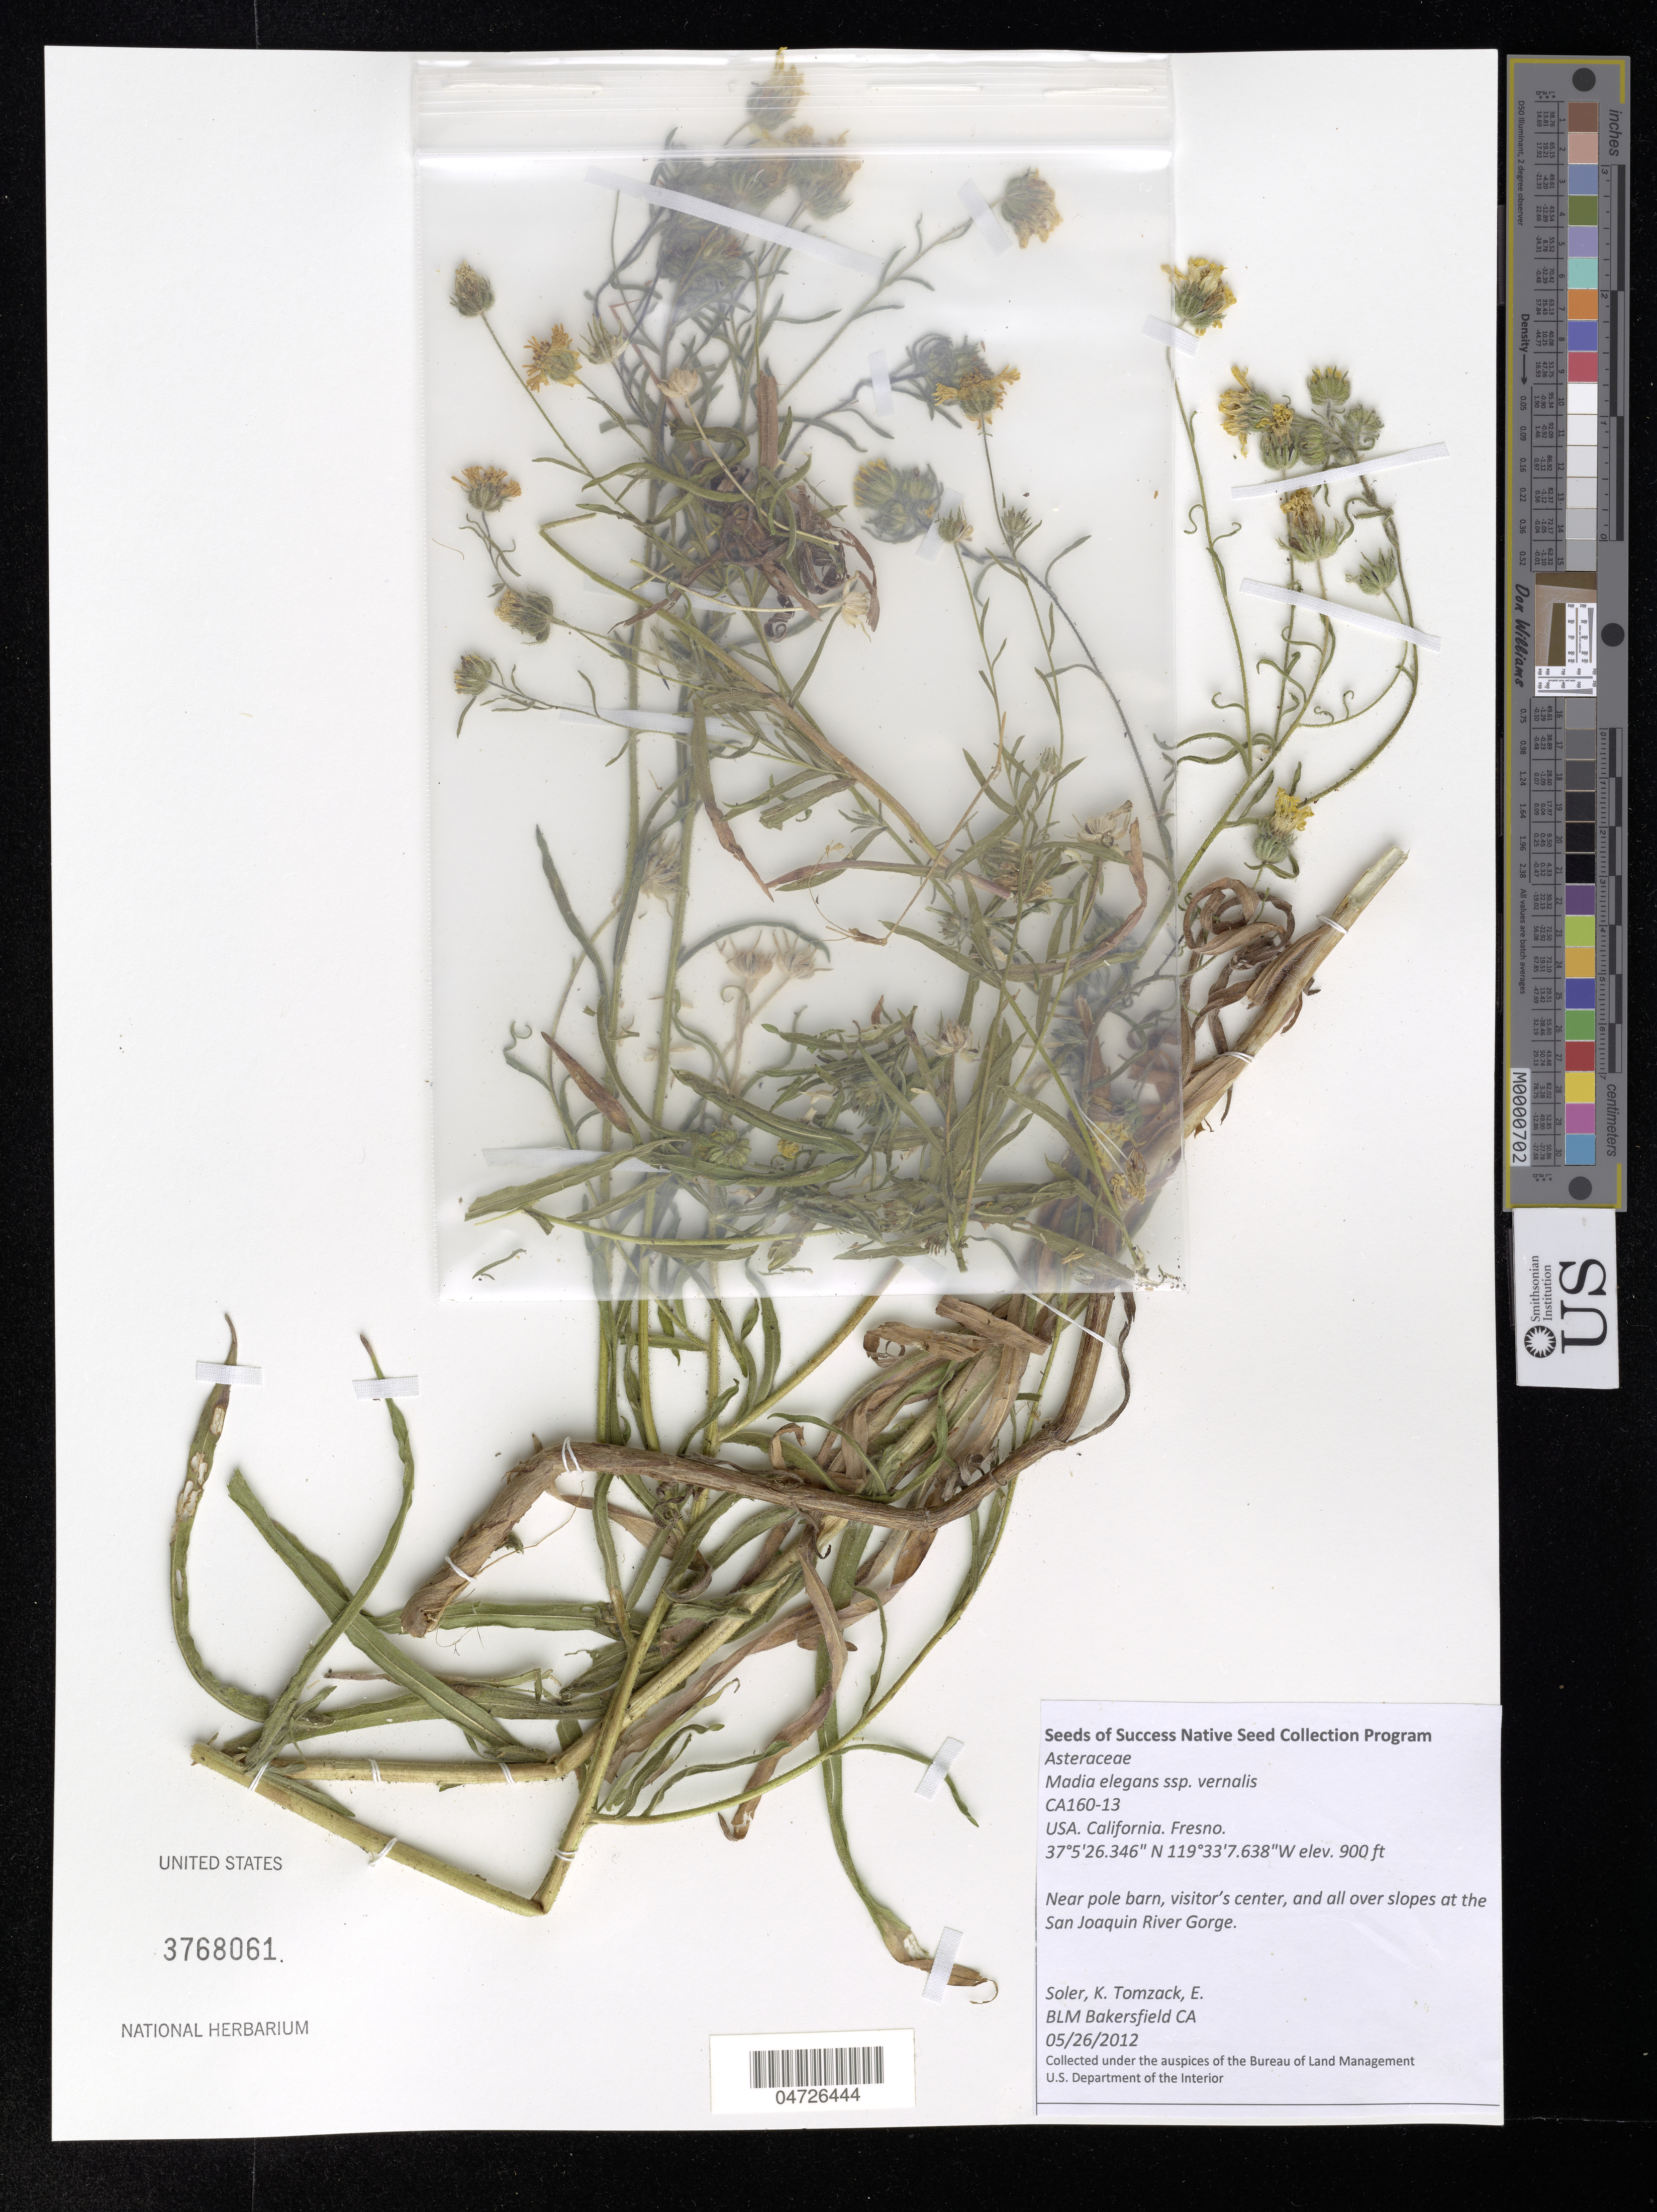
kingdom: Plantae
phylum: Tracheophyta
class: Magnoliopsida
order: Asterales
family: Asteraceae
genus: Madia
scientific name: Madia elegans subsp. vernalis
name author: D.D. Keck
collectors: K. Soler & E. Tomzack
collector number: CA160-13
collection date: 2012-05-26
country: United States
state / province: California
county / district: Fresno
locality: Fresno. Near pole barn, visitor's center, and all over slopes at the San Joaquin River Gorge.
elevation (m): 274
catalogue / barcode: US 3768061